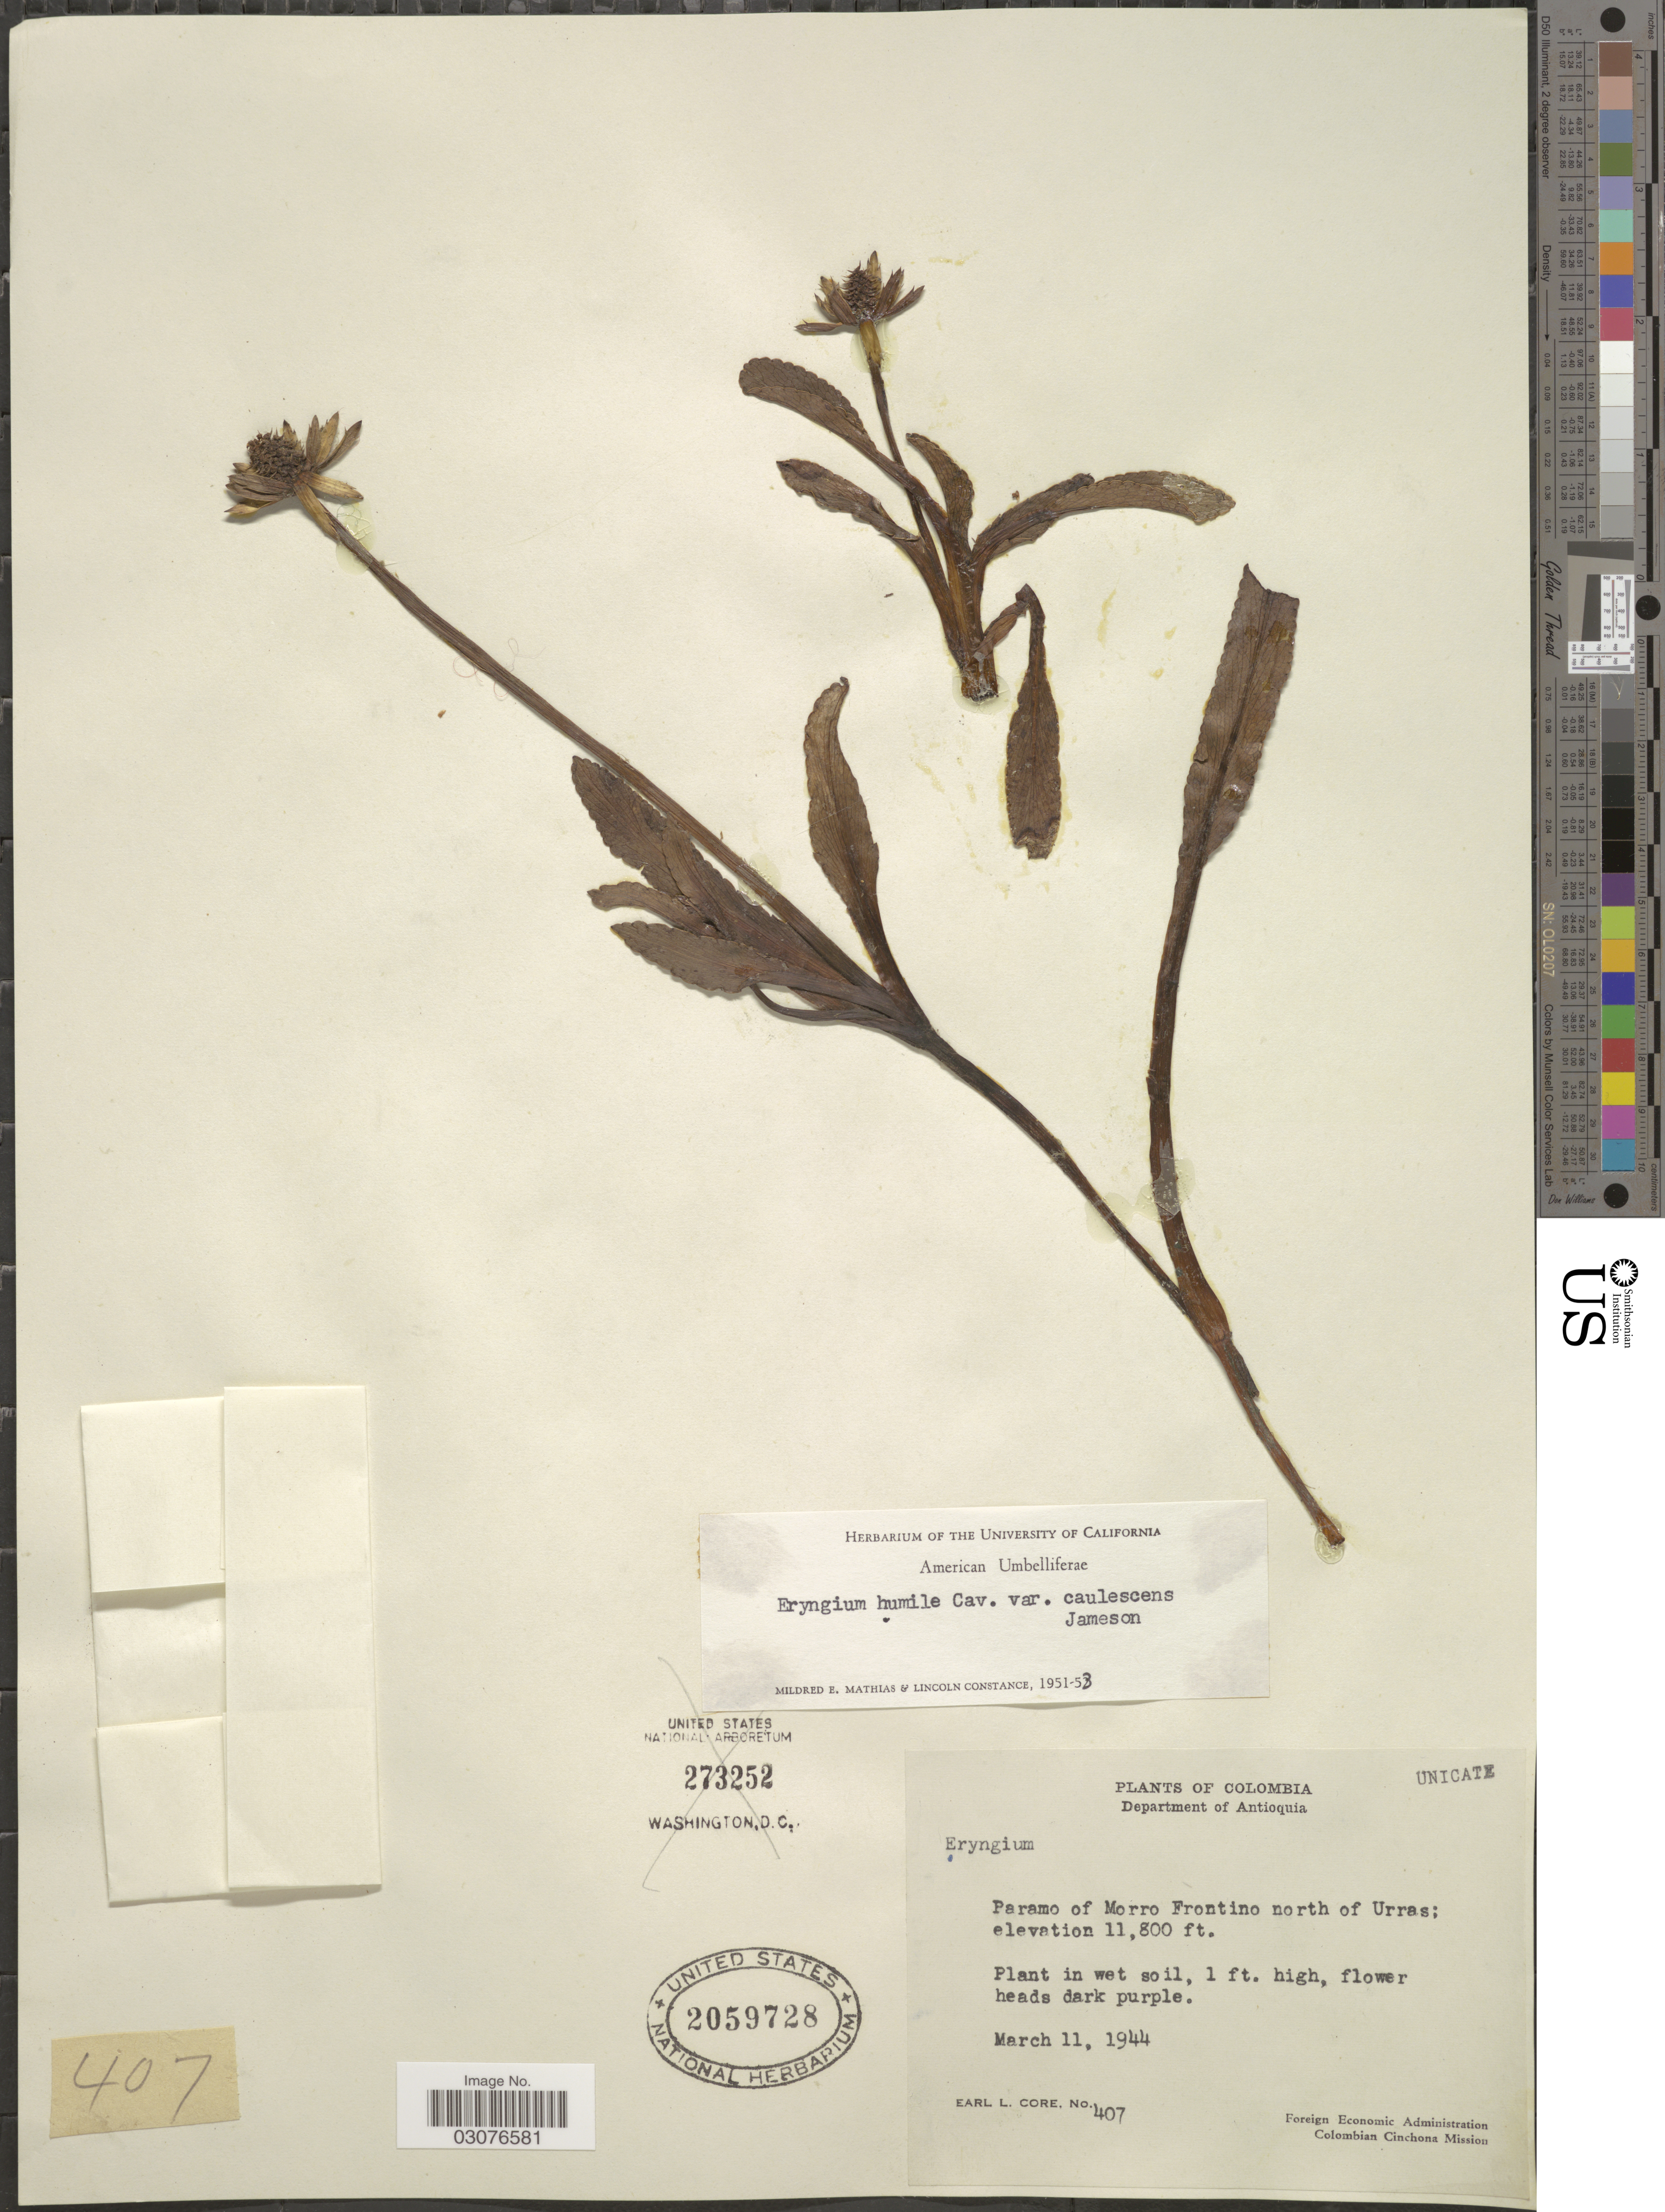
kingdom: Plantae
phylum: Tracheophyta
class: Magnoliopsida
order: Apiales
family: Apiaceae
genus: Eryngium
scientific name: Eryngium bourgatii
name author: Gouan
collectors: E. L. Core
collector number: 407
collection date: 1944-03-11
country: Colombia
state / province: Antioquia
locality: Department of Antioquia, Paramo of Morro Frontino north of Urras.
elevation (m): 3597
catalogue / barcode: US 2059728